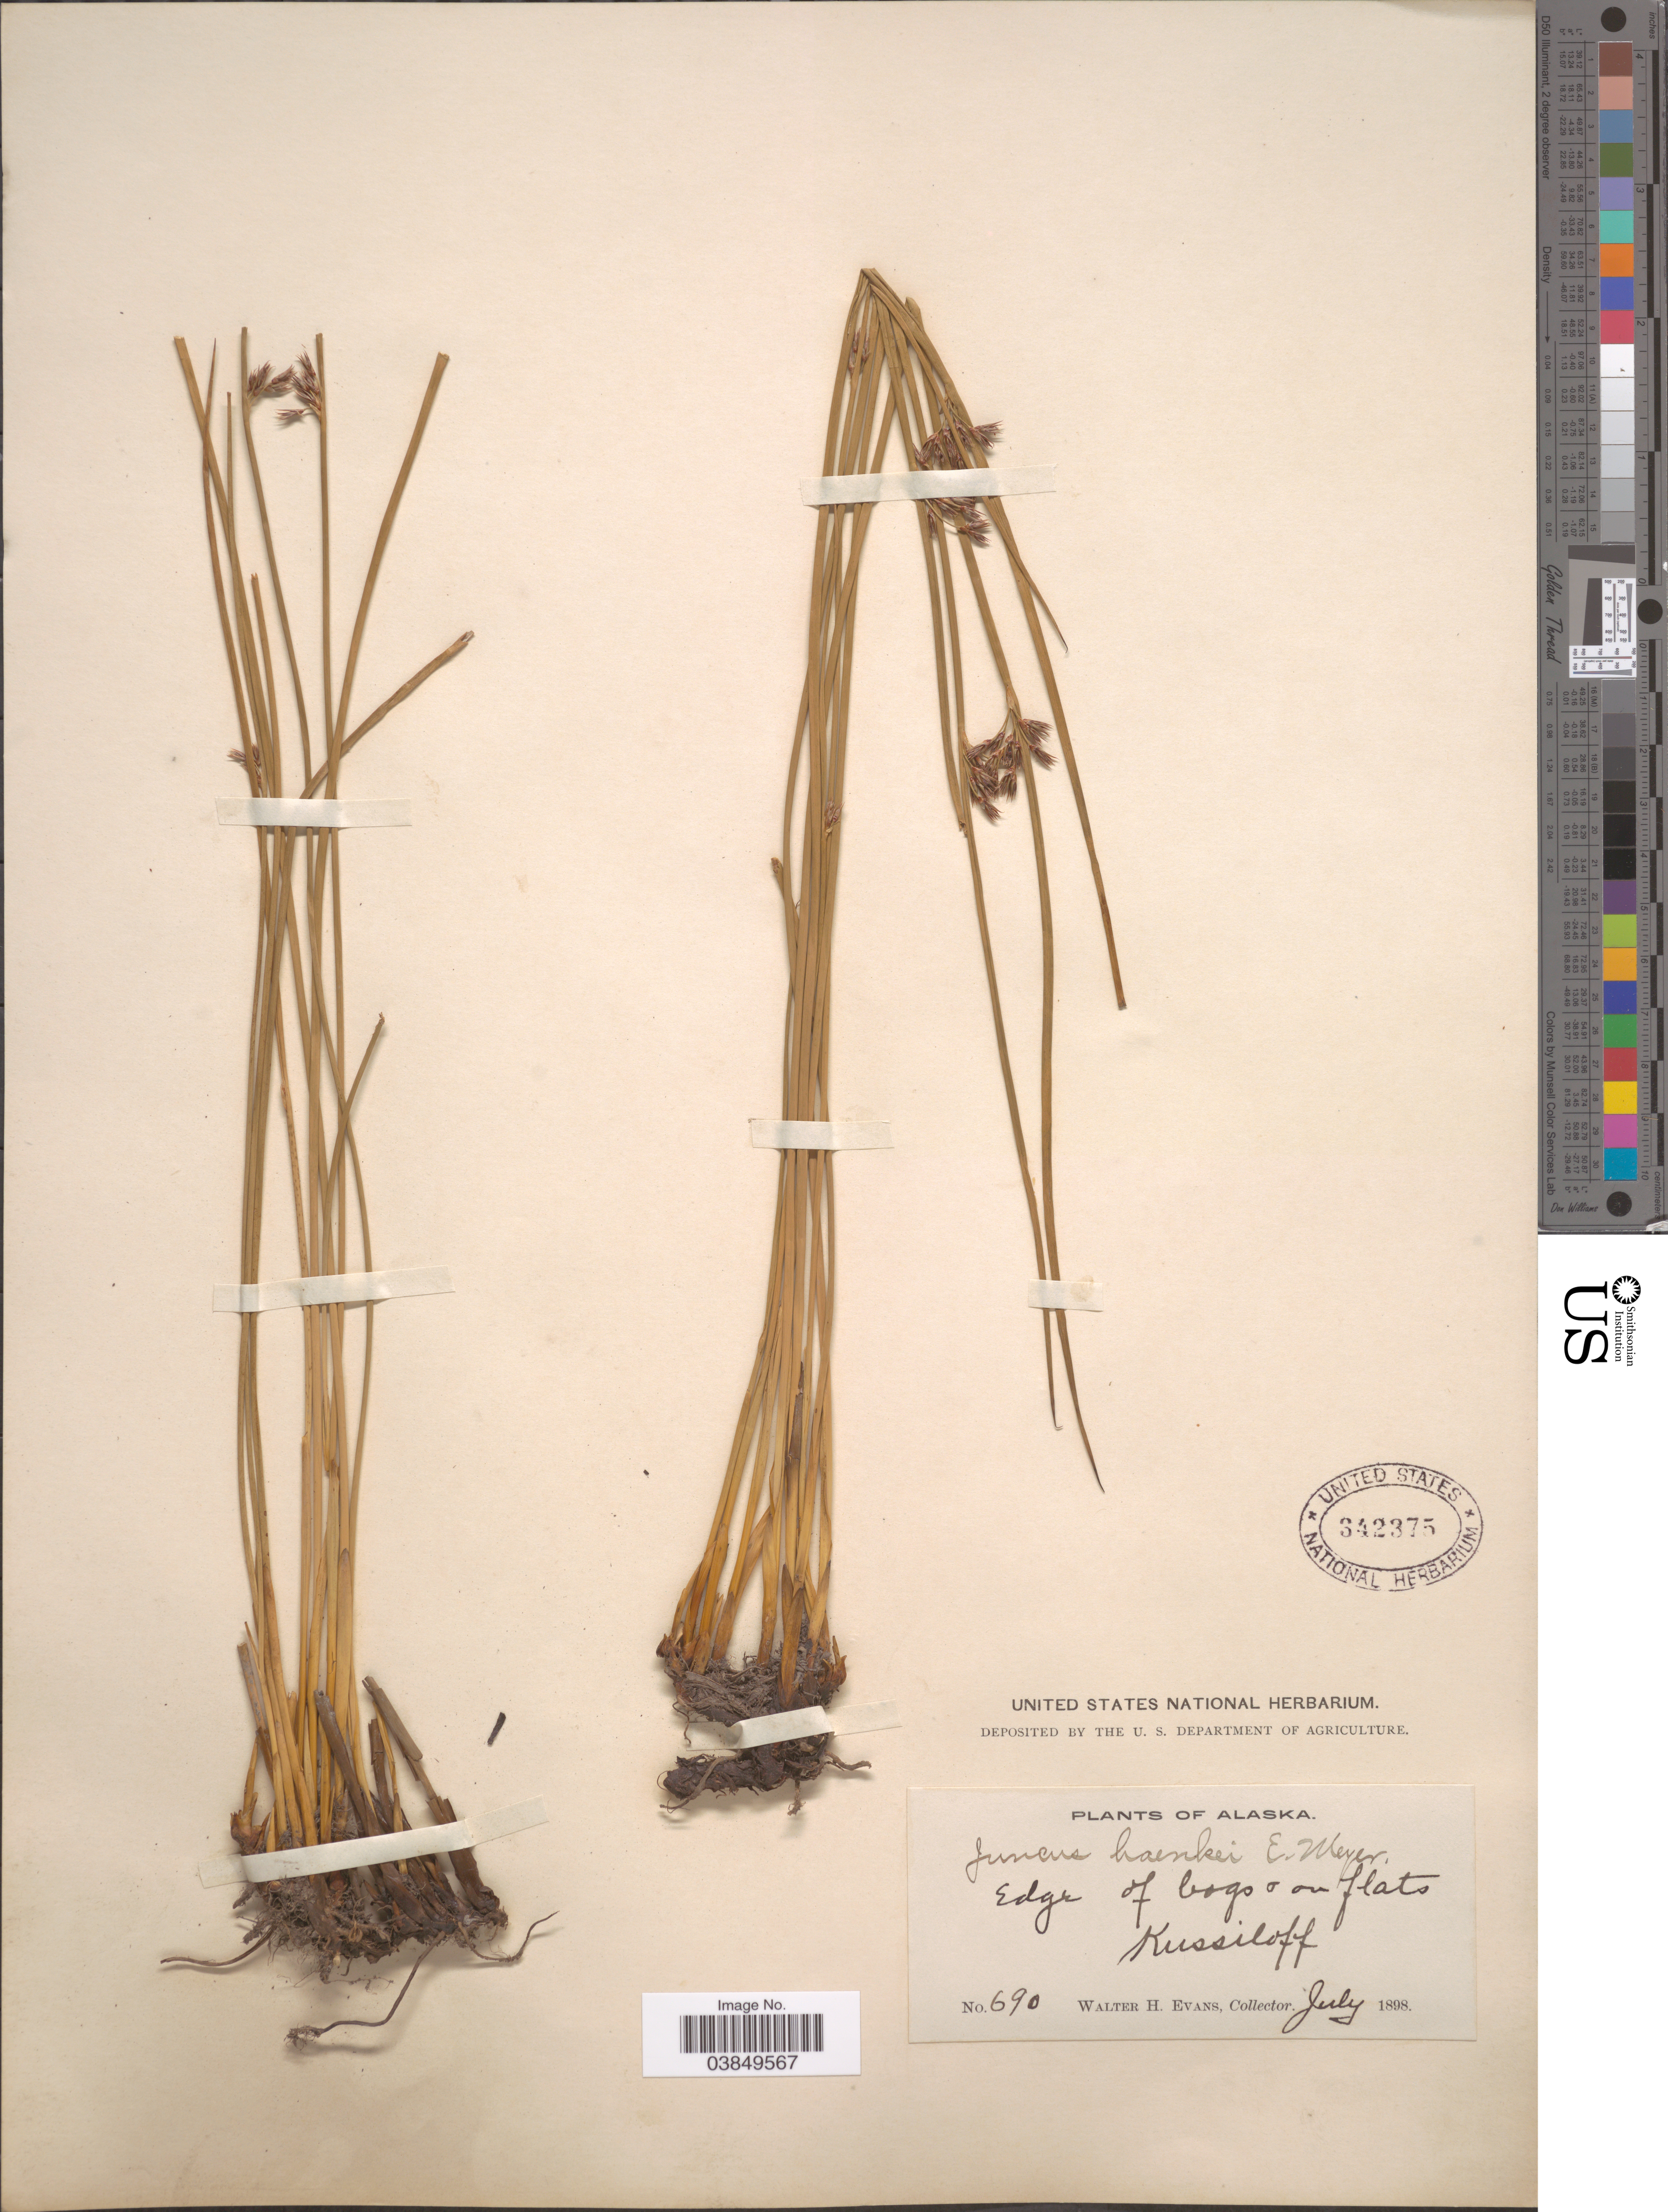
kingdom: Plantae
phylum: Tracheophyta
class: Liliopsida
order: Poales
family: Juncaceae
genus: Juncus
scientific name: Juncus balticus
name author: Willd.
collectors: W. H. Evans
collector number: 690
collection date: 1898-07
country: United States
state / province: Alaska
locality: Kussiloff.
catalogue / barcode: US 342375